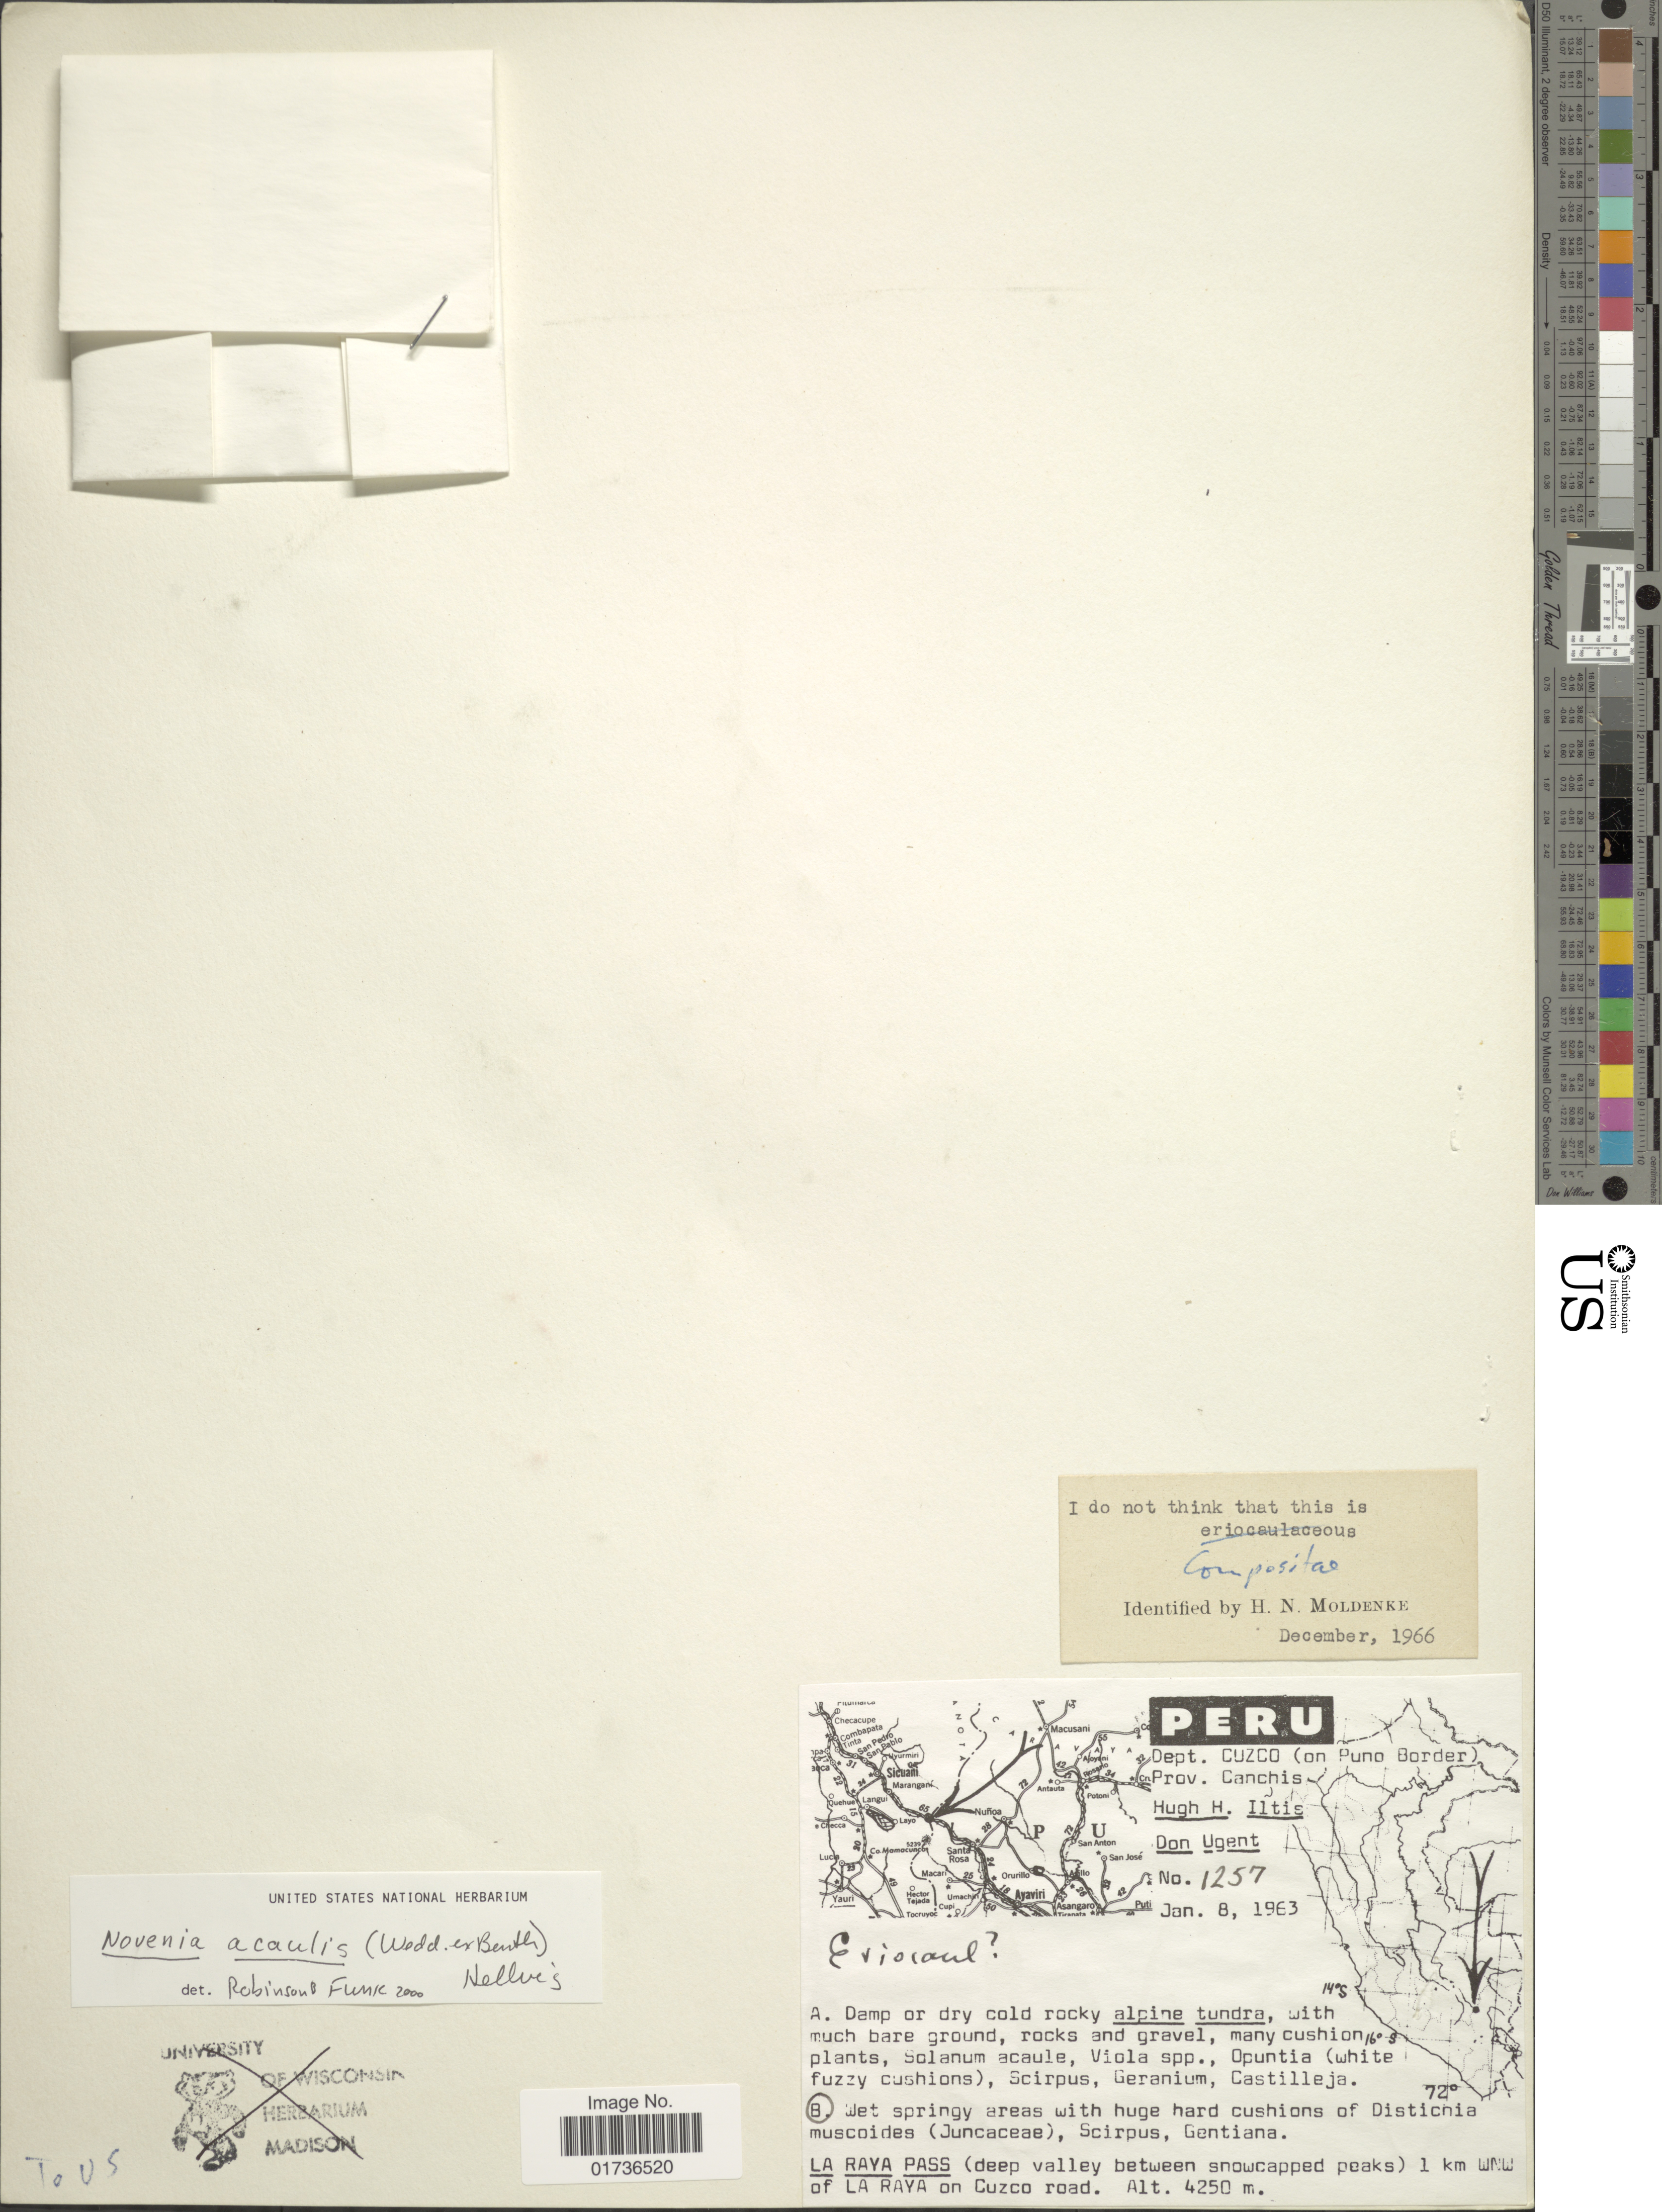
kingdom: Plantae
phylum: Tracheophyta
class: Magnoliopsida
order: Asterales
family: Asteraceae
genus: Novenia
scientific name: Novenia acaulis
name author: (Benth. & Hook. f. ex B.D. Jacks.) S.E. Freire & F.H. Hellw.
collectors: H. H. Iltis & D. Ugent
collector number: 1257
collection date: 1963-01-08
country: Peru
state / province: Cusco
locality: Dept. Cuzco (on Puno Border) Prov. Canchis, La Raya Pass (deep valley between snowcapped peaks) 1 km WNW of La Raya on Cuzco road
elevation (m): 4250